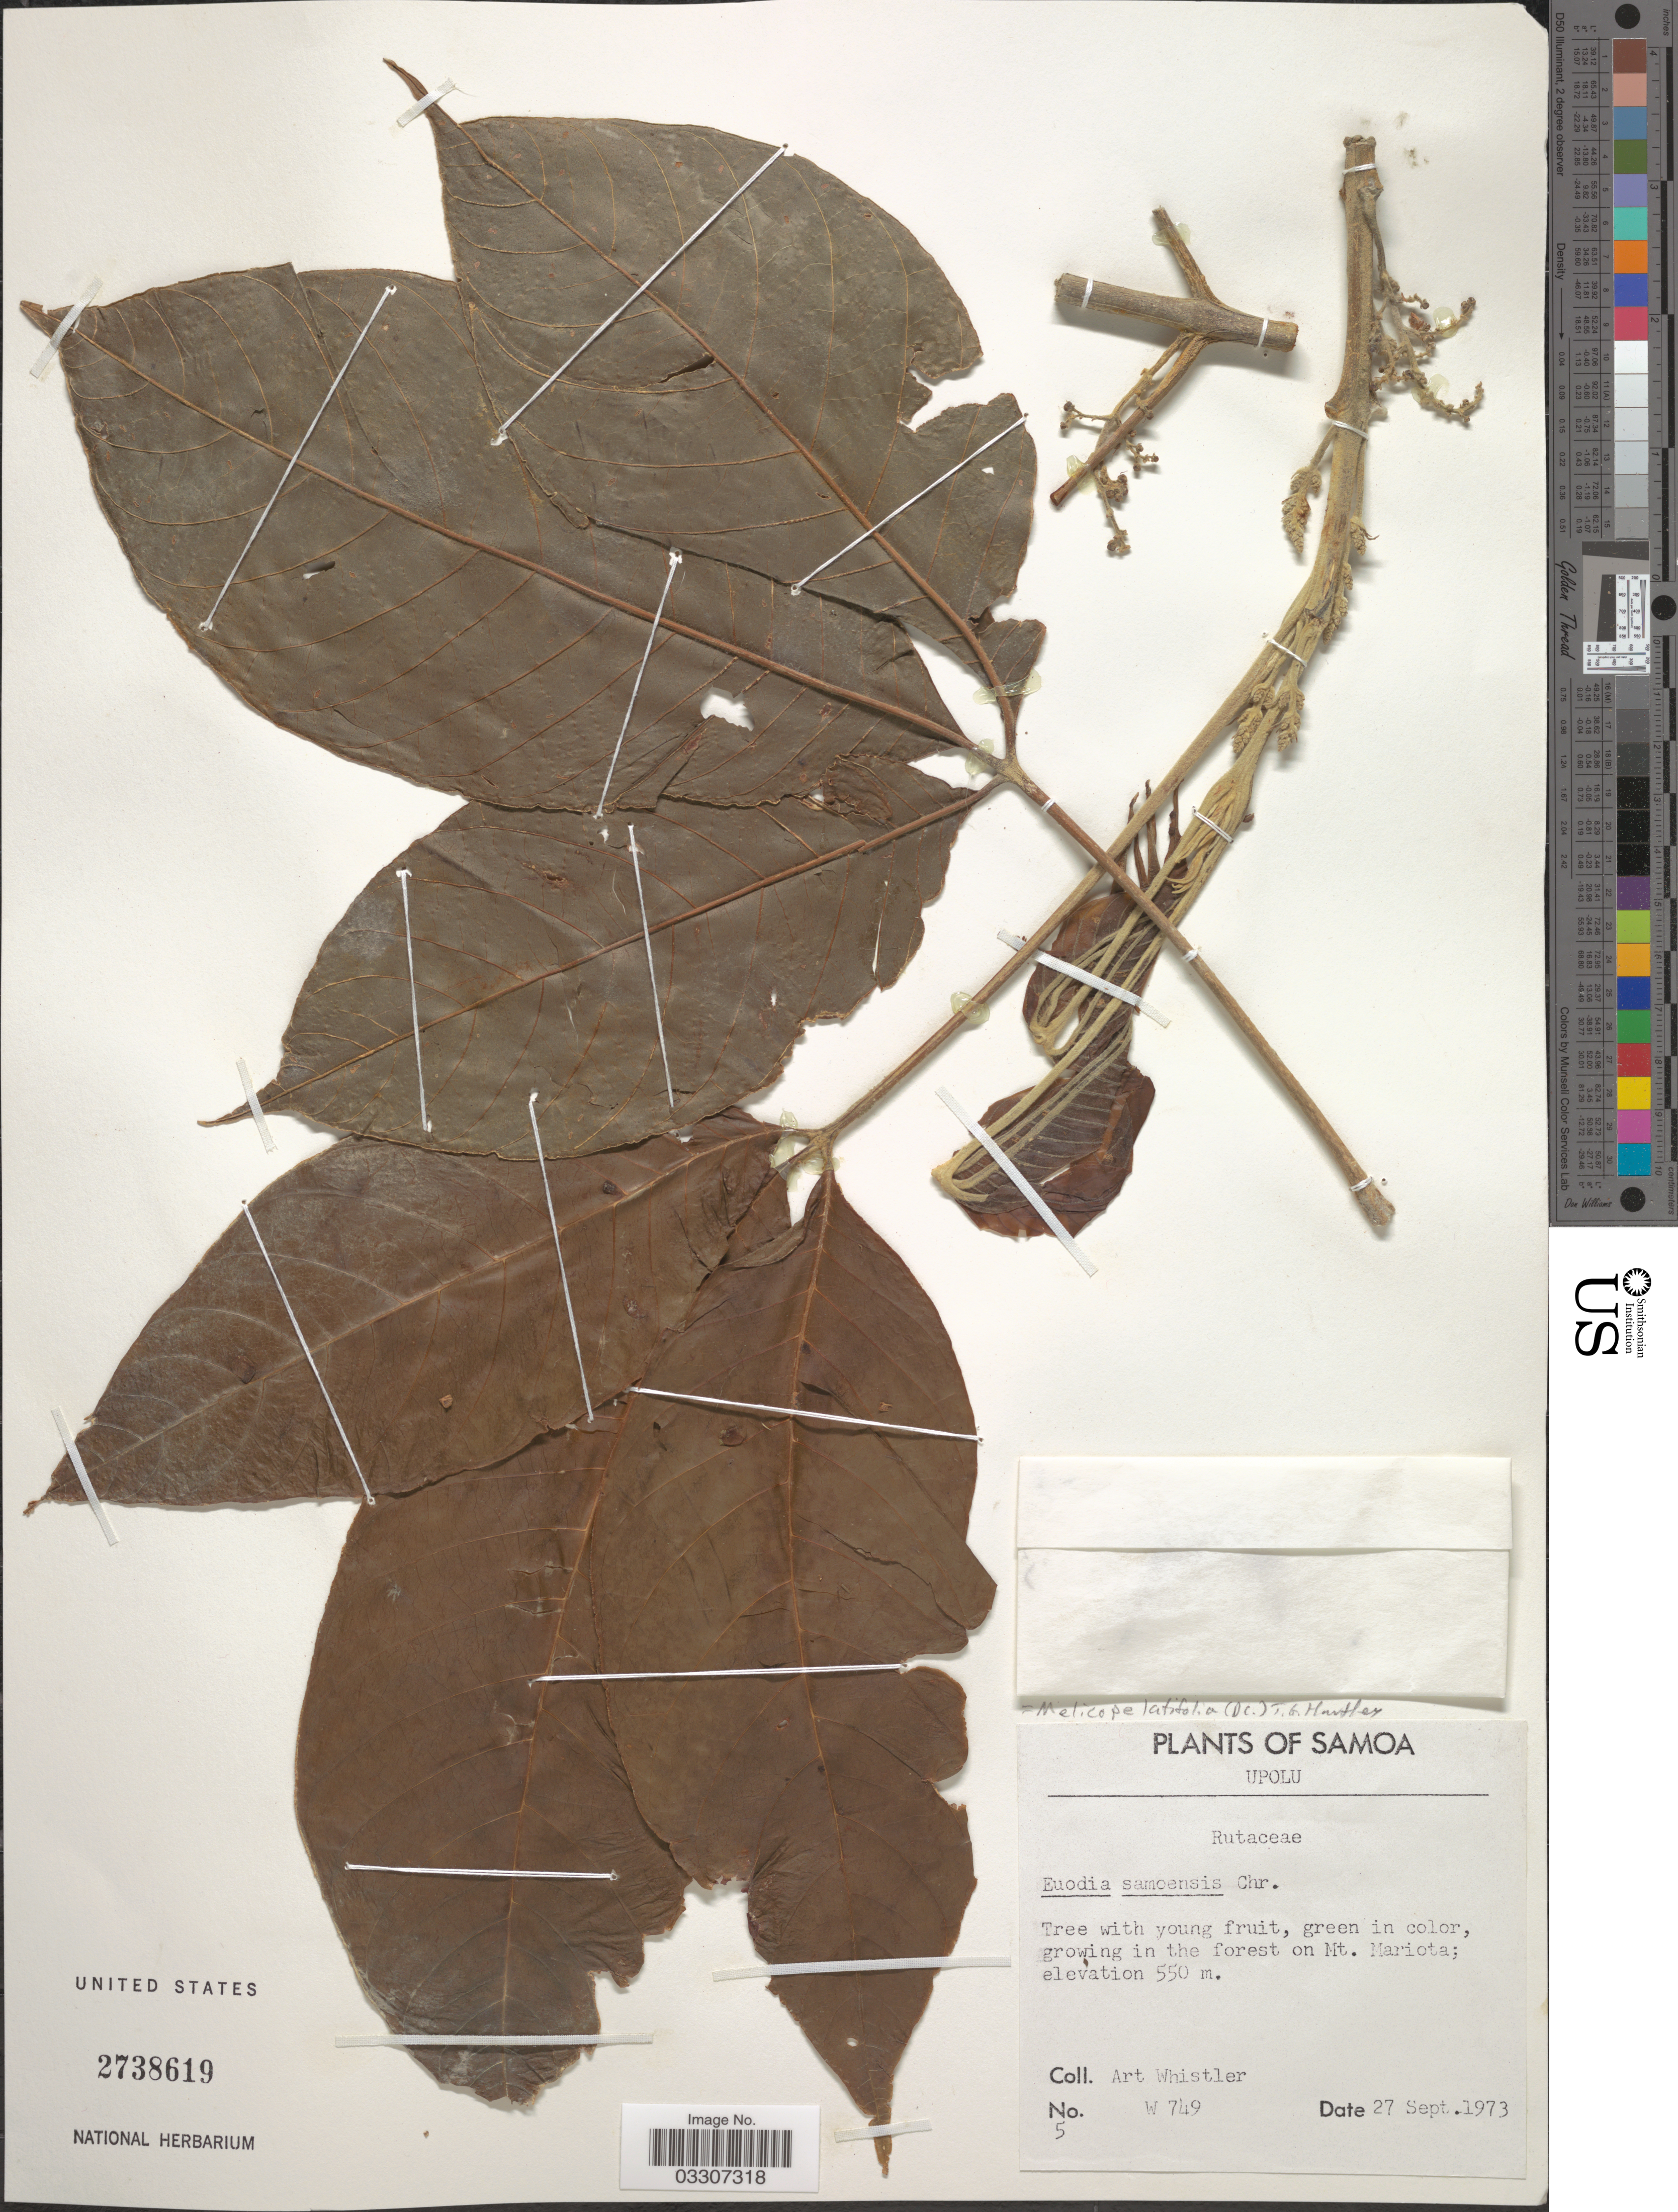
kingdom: Plantae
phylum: Tracheophyta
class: Magnoliopsida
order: Sapindales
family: Rutaceae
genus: Melicope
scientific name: Melicope latifolia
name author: (DC.) T.G. Hartley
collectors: A. Whistler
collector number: W749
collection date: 1973-09-27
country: Samoa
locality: Samoa. Upolu. On Mt. Mariota.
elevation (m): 550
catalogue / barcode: US 2738619